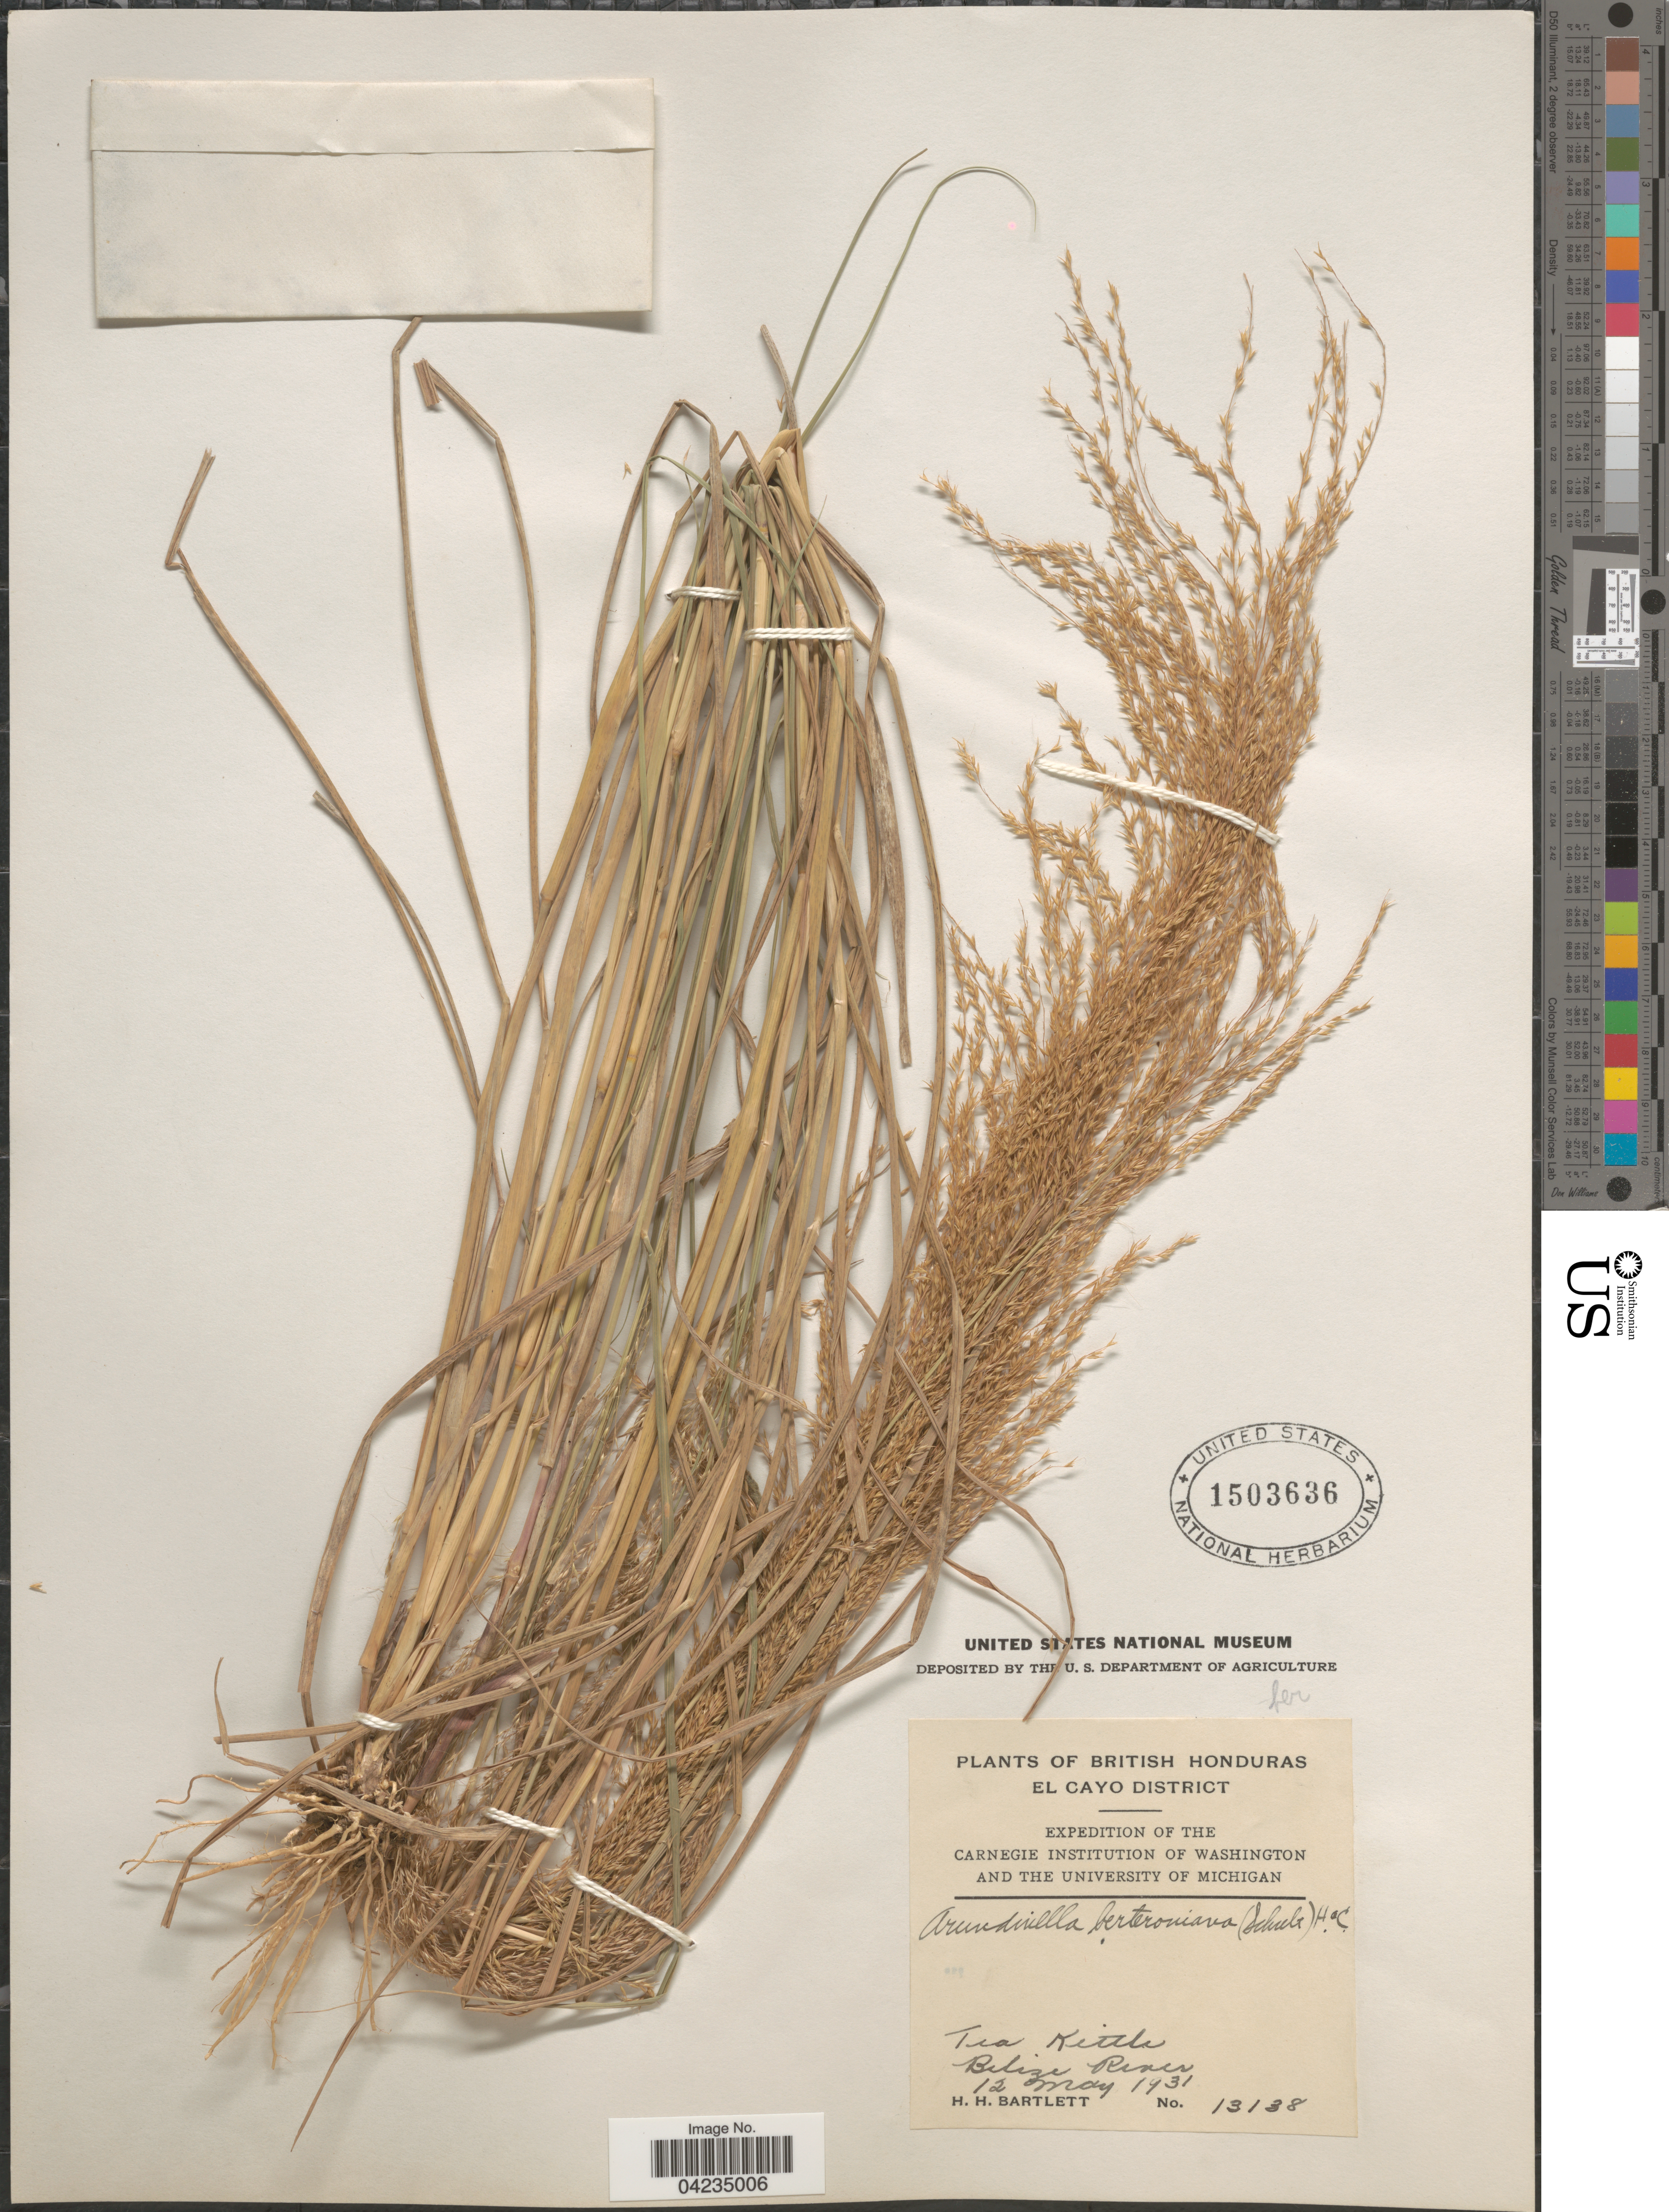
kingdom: Plantae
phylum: Tracheophyta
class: Liliopsida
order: Poales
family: Poaceae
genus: Arundinella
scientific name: Arundinella berteroniana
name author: (Schult.) Hitchc. & Chase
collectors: H. H. Bartlett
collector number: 13138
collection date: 1931-05-12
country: Belize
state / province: Cayo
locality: British Honduras. El Cayo District. Expedition of the Carnegie Institution of Washington and the University of Michigan. Belize River.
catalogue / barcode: US 1503636